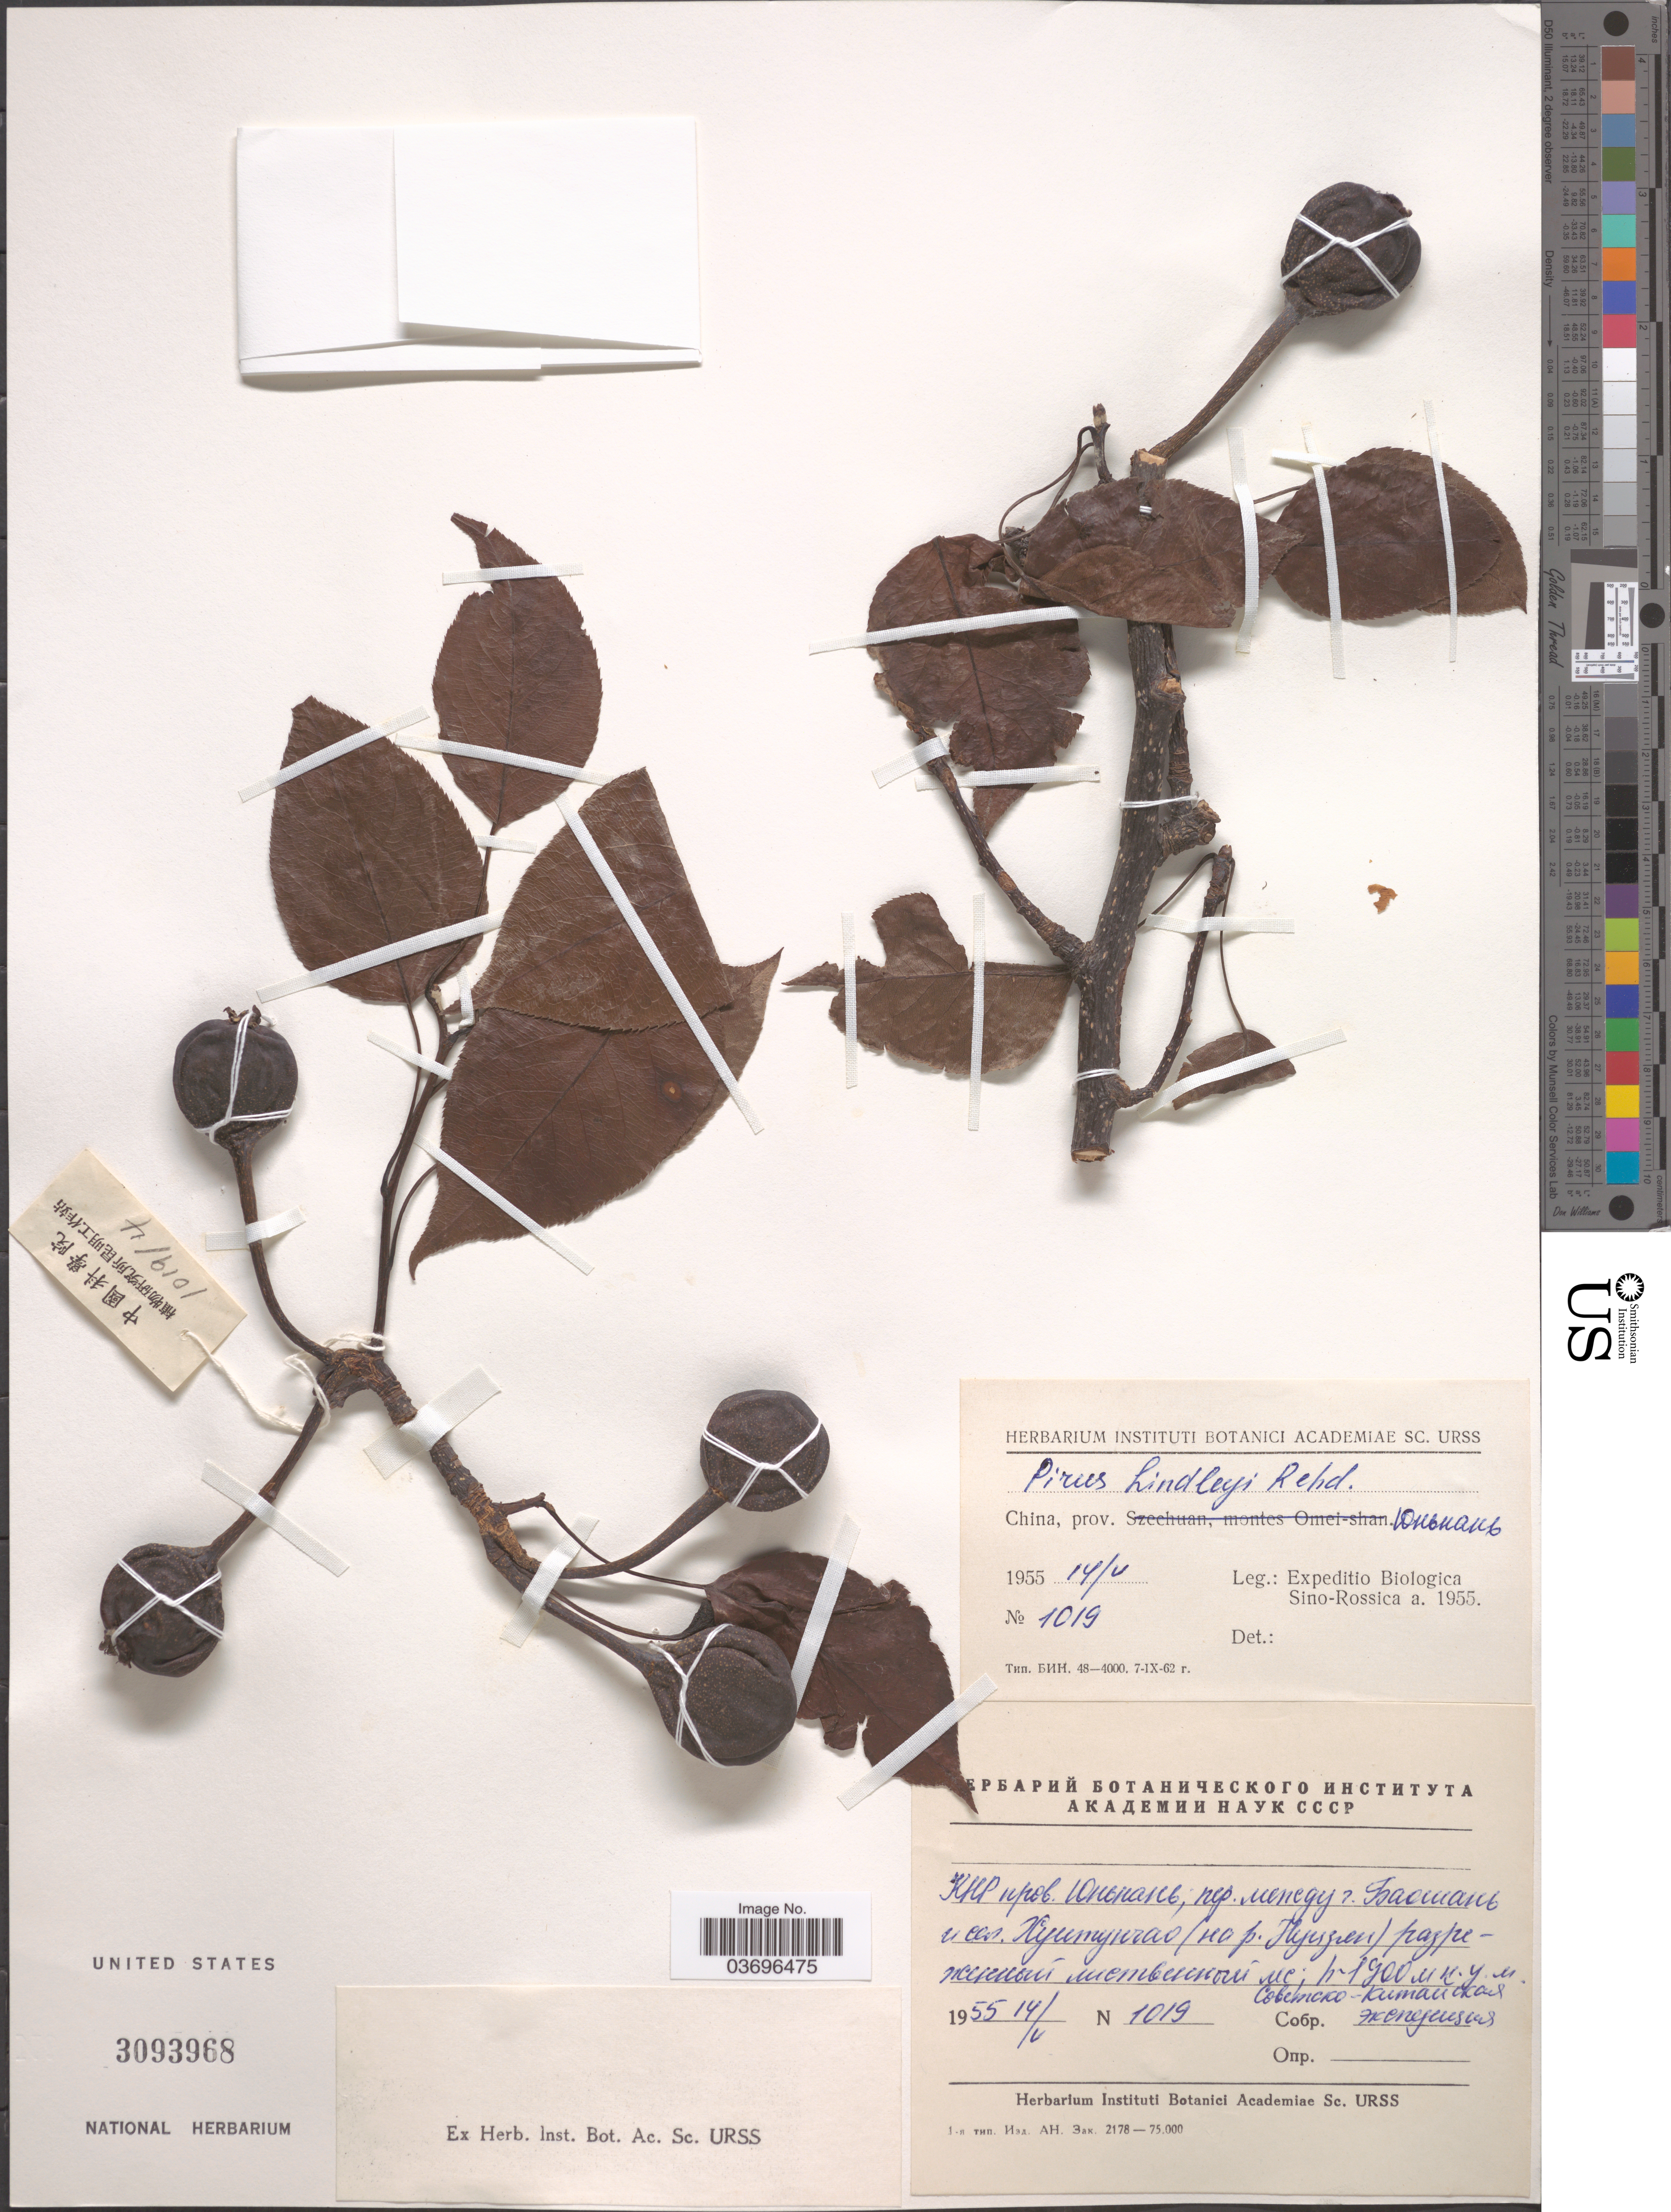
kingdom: Plantae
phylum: Tracheophyta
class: Magnoliopsida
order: Rosales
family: Rosaceae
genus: Pyrus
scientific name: Pyrus lindleyi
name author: Rehder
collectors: Expeditio Biologica Sino-Rossica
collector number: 1019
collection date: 1955-05-14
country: China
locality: Prov. [illegible text].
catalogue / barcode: US 3093968